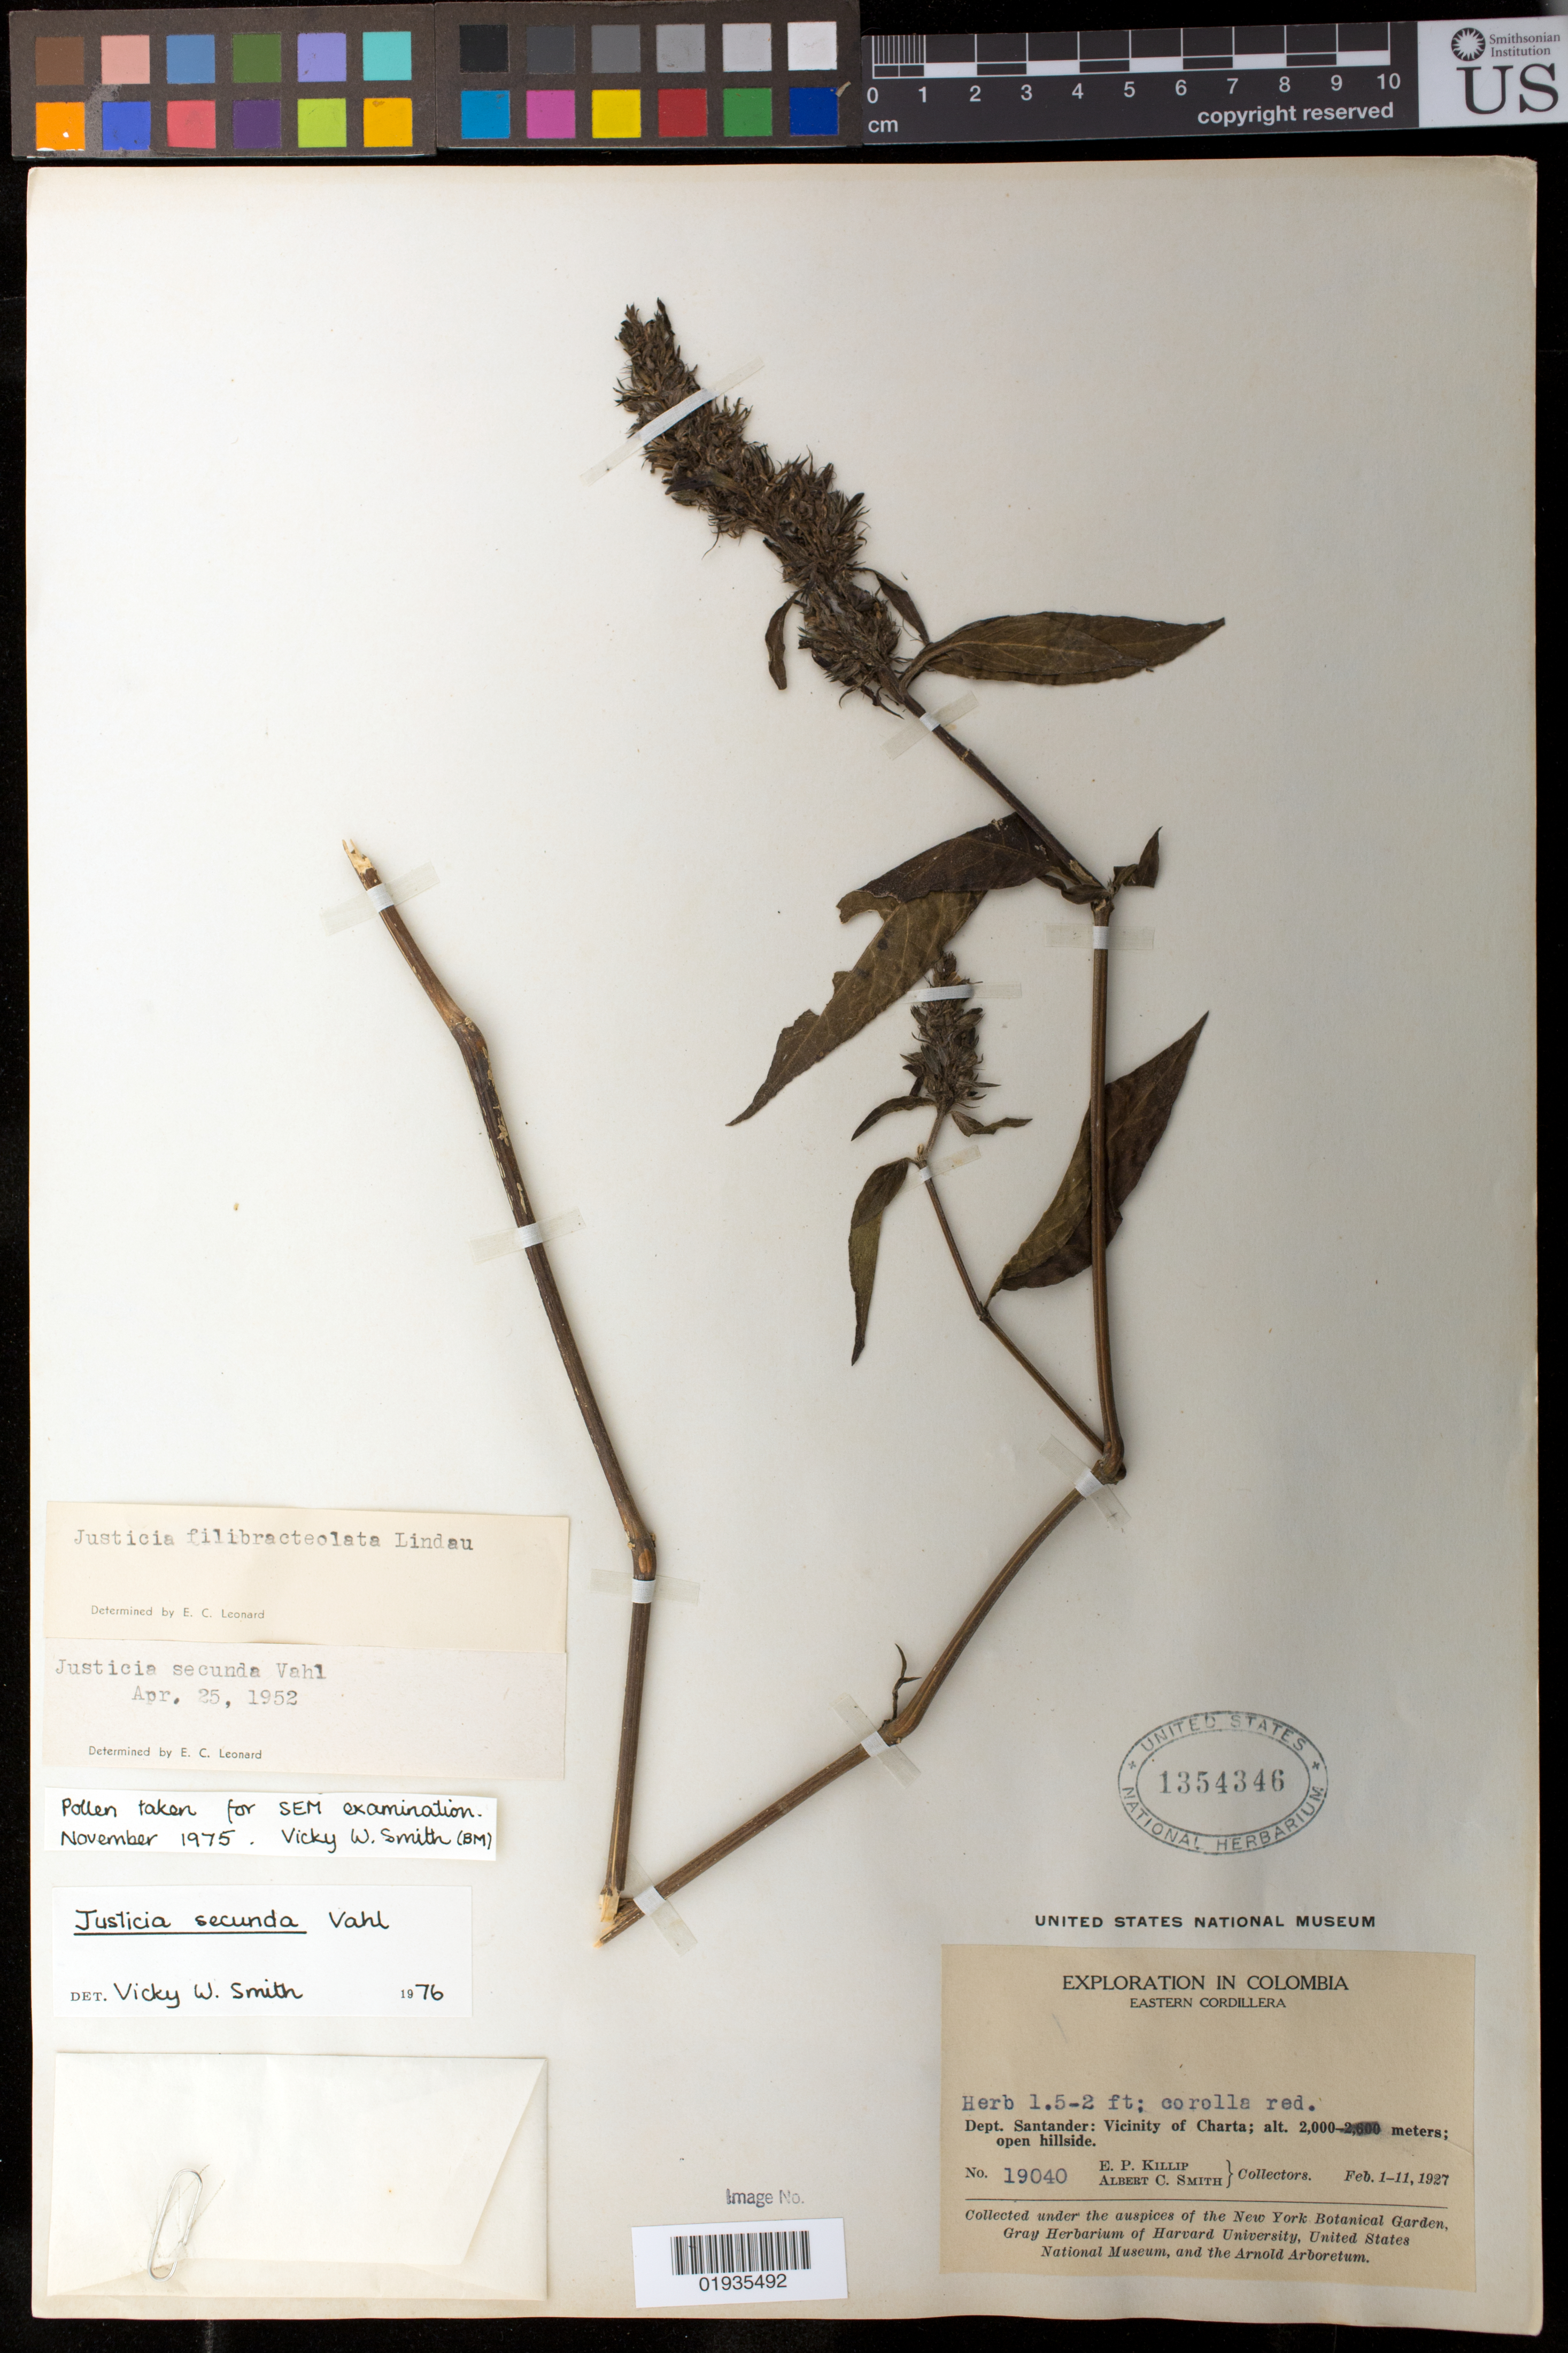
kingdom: Plantae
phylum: Tracheophyta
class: Magnoliopsida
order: Lamiales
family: Acanthaceae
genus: Justicia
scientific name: Justicia secunda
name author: Vahl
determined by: Leonard, Emery C., (US)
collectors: E. P. Killip & A. C. Smith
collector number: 19040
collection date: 1927-02-01/1927-02-11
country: Colombia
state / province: Santander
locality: Vicinity of Charta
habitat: open hillside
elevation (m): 2000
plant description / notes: Pollen taken for SEM examination, Nov. 1975.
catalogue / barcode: US 1354346